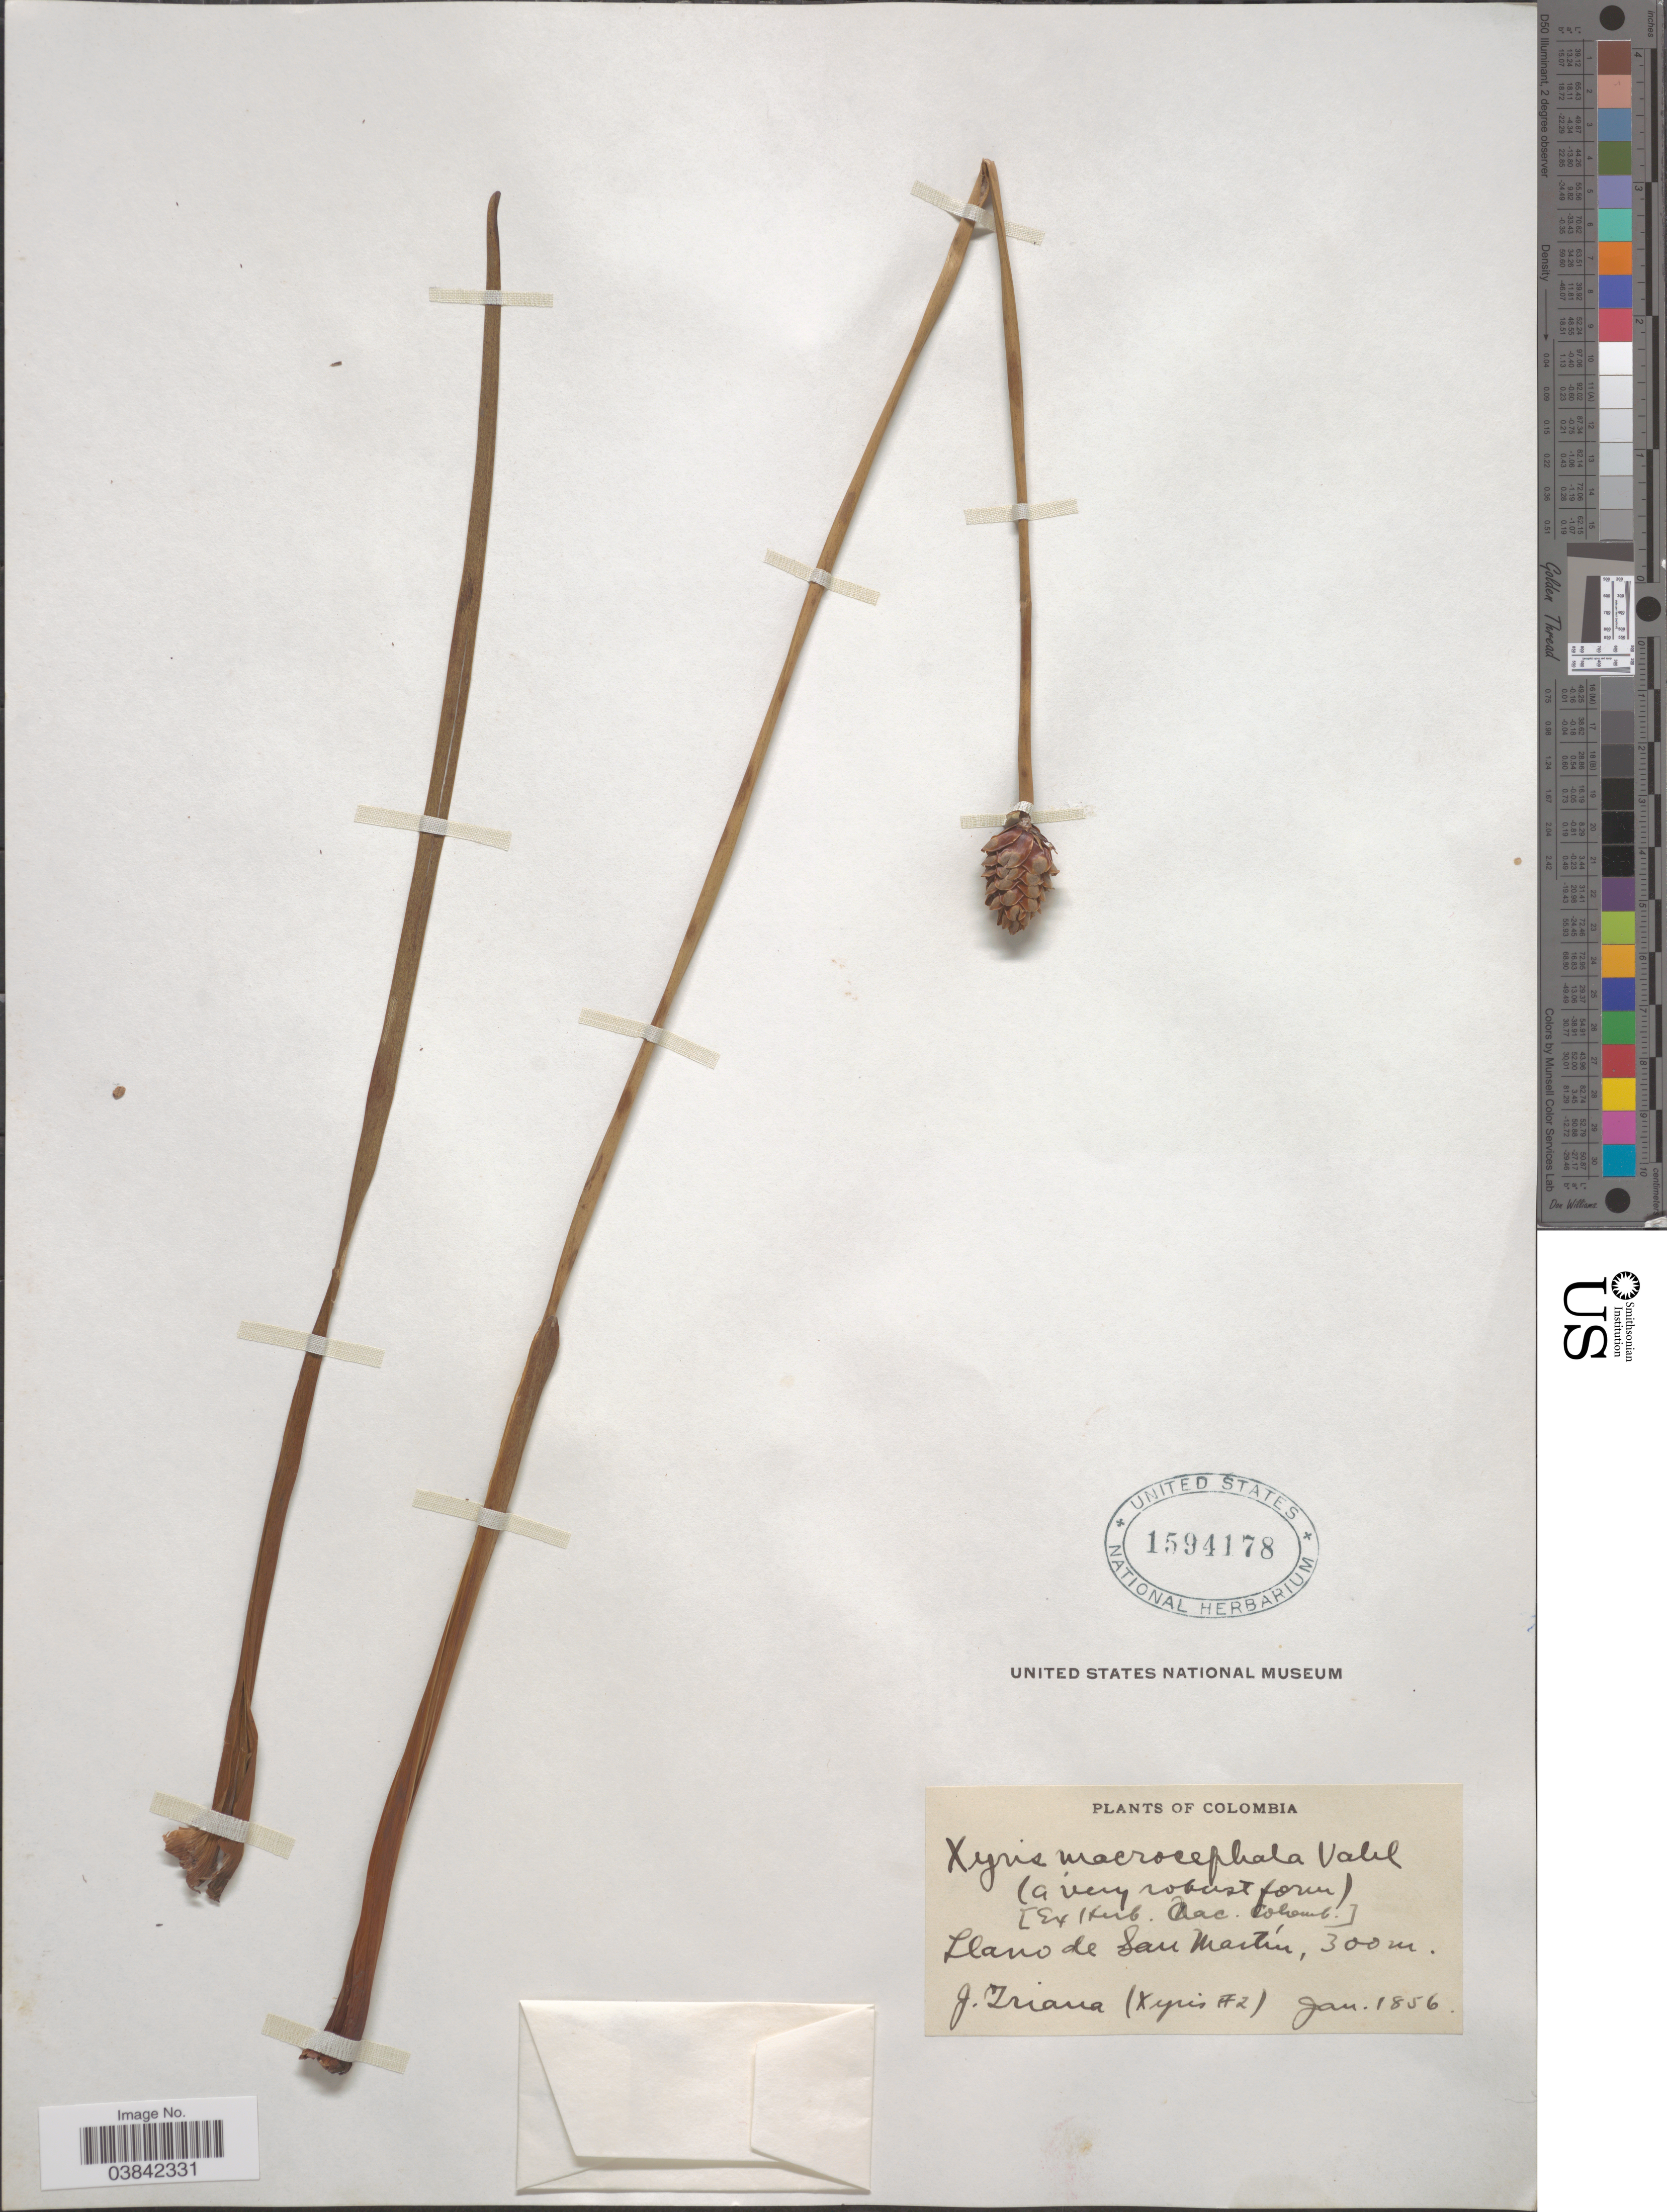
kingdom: Plantae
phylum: Tracheophyta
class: Liliopsida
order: Poales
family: Xyridaceae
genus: Xyris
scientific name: Xyris laxifolia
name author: Mart.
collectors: J. Triana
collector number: (Xyris 2)?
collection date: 1856-01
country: Colombia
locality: Llano de San Martín.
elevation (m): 300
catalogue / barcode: US 1594178